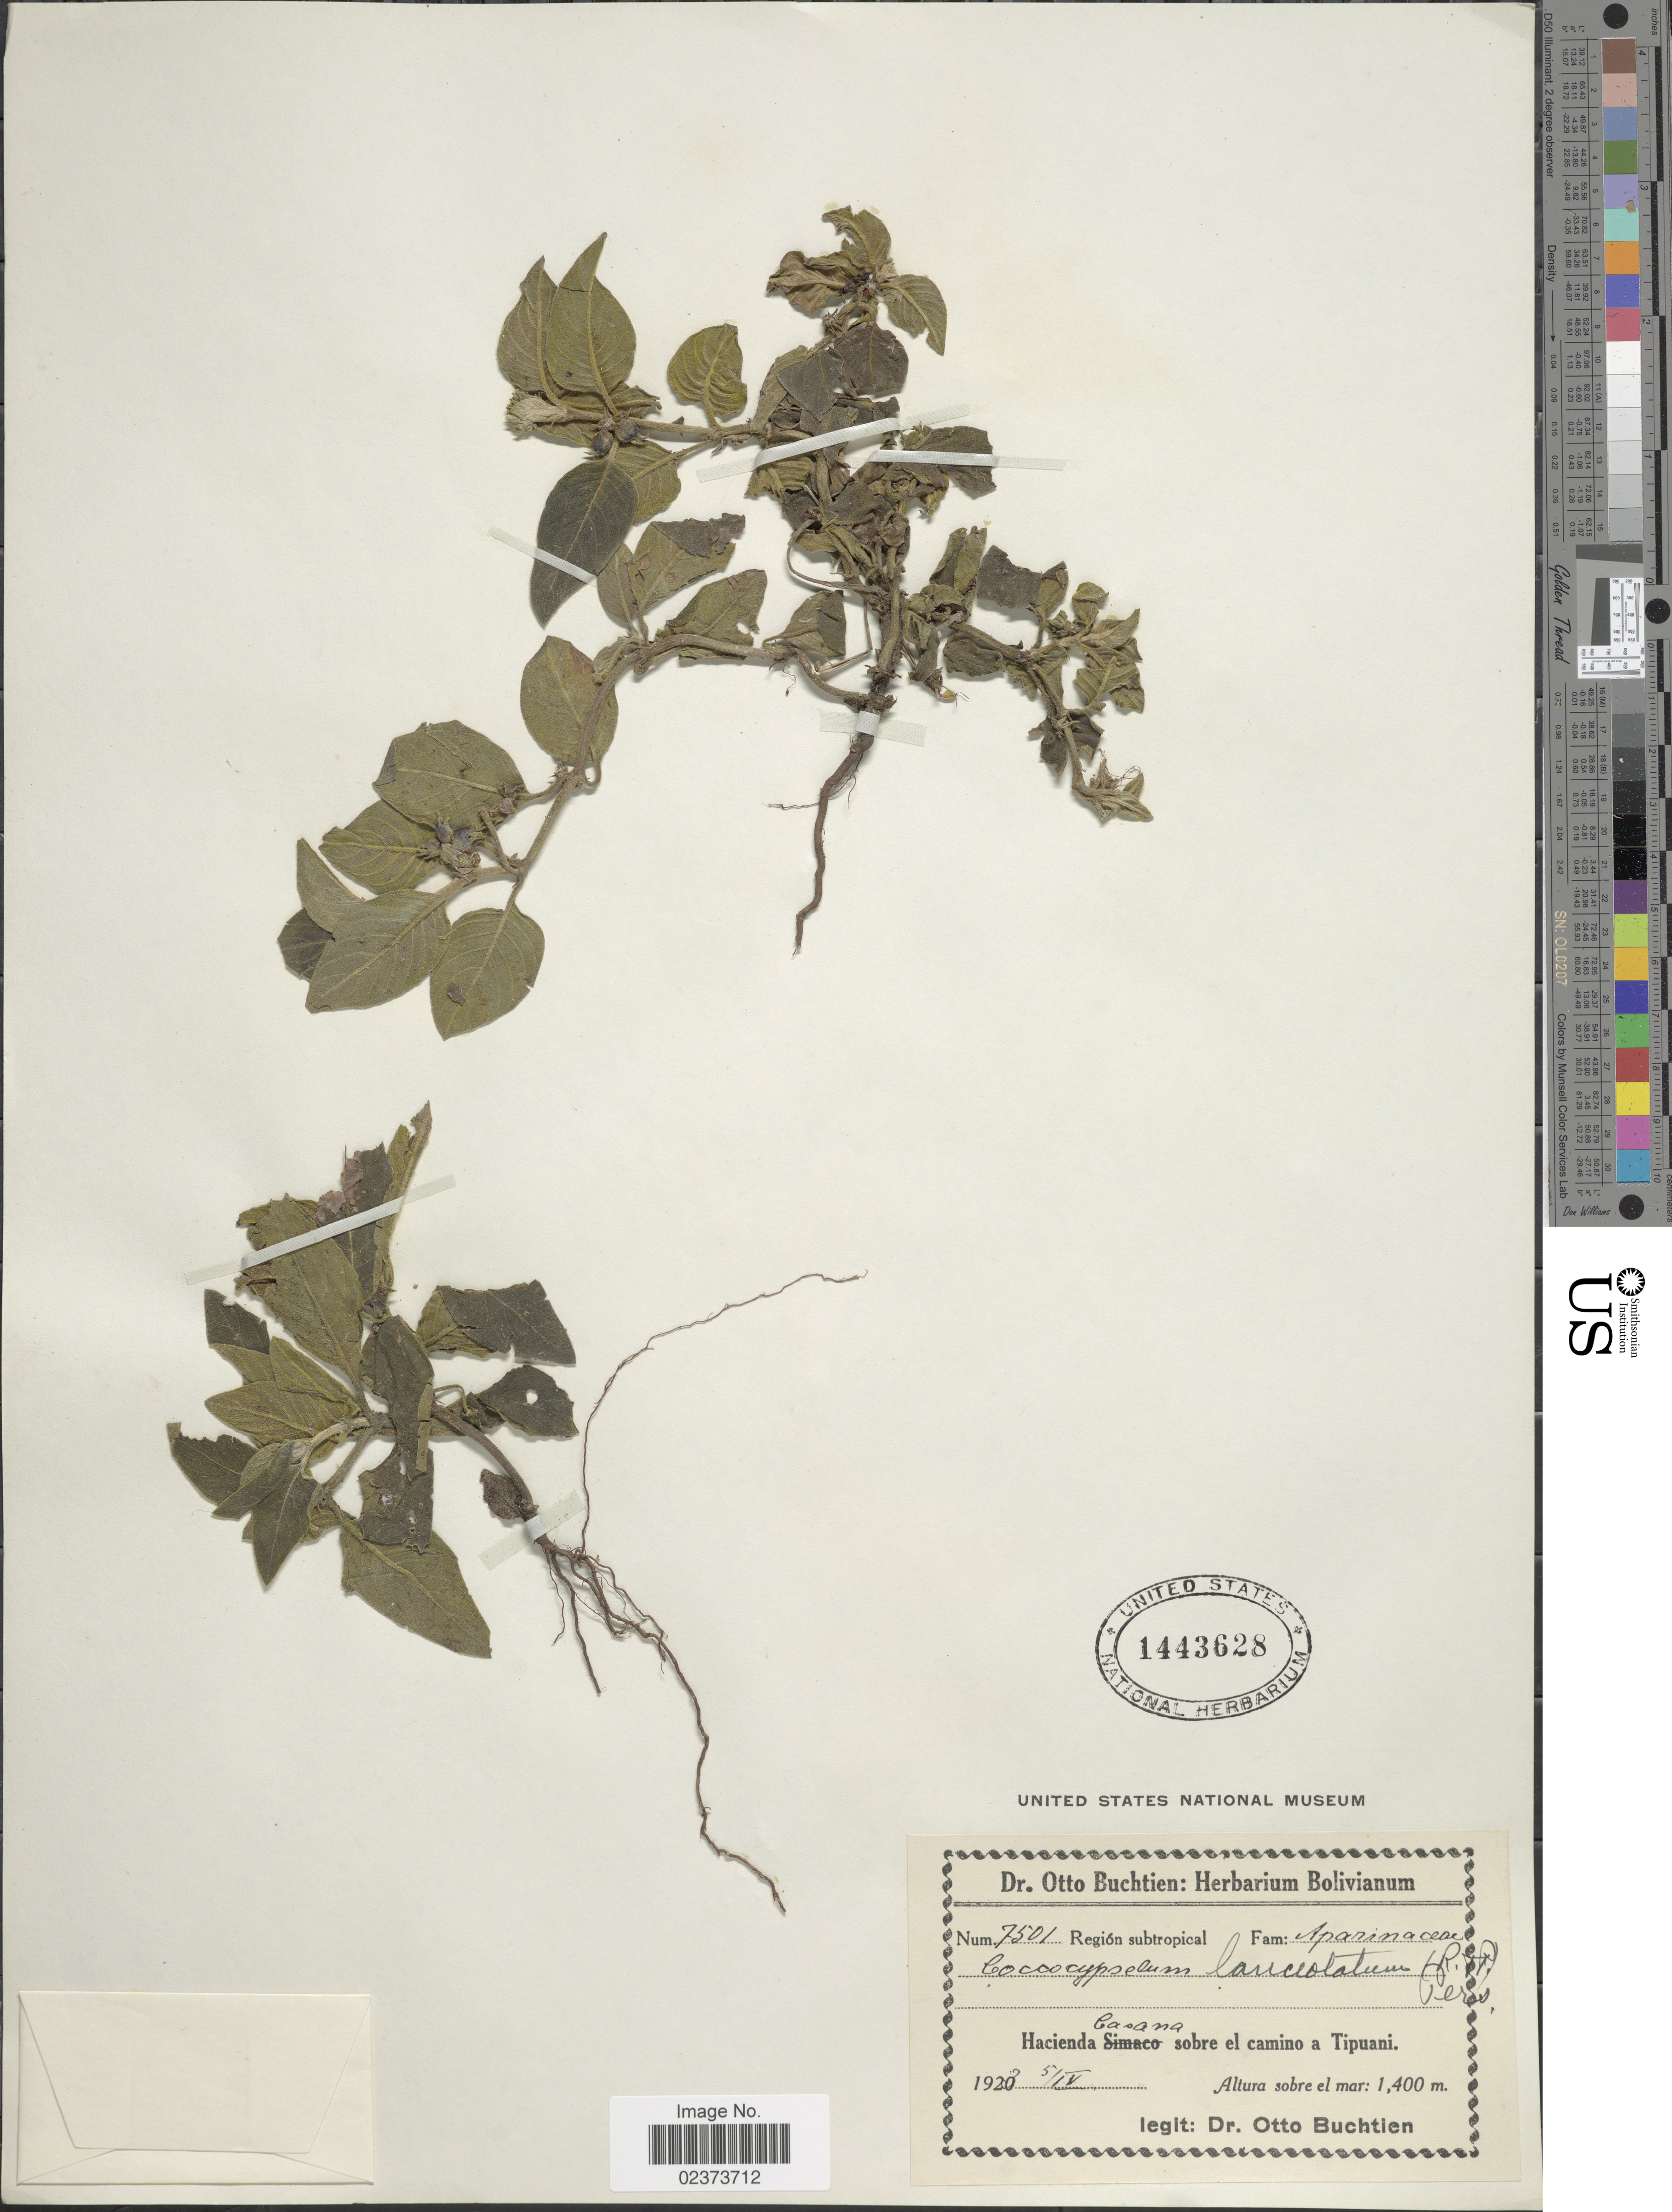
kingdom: Plantae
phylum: Tracheophyta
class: Magnoliopsida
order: Gentianales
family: Rubiaceae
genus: Coccocypselum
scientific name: Coccocypselum lanceolatum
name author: (Ruiz & Pav.) Pers.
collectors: O. Buchtien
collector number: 7501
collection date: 1923-04-05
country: Bolivia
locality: Región subtropical, Hacienda Casana sobre el camino a Tipuani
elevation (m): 1400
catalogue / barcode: US 1443628